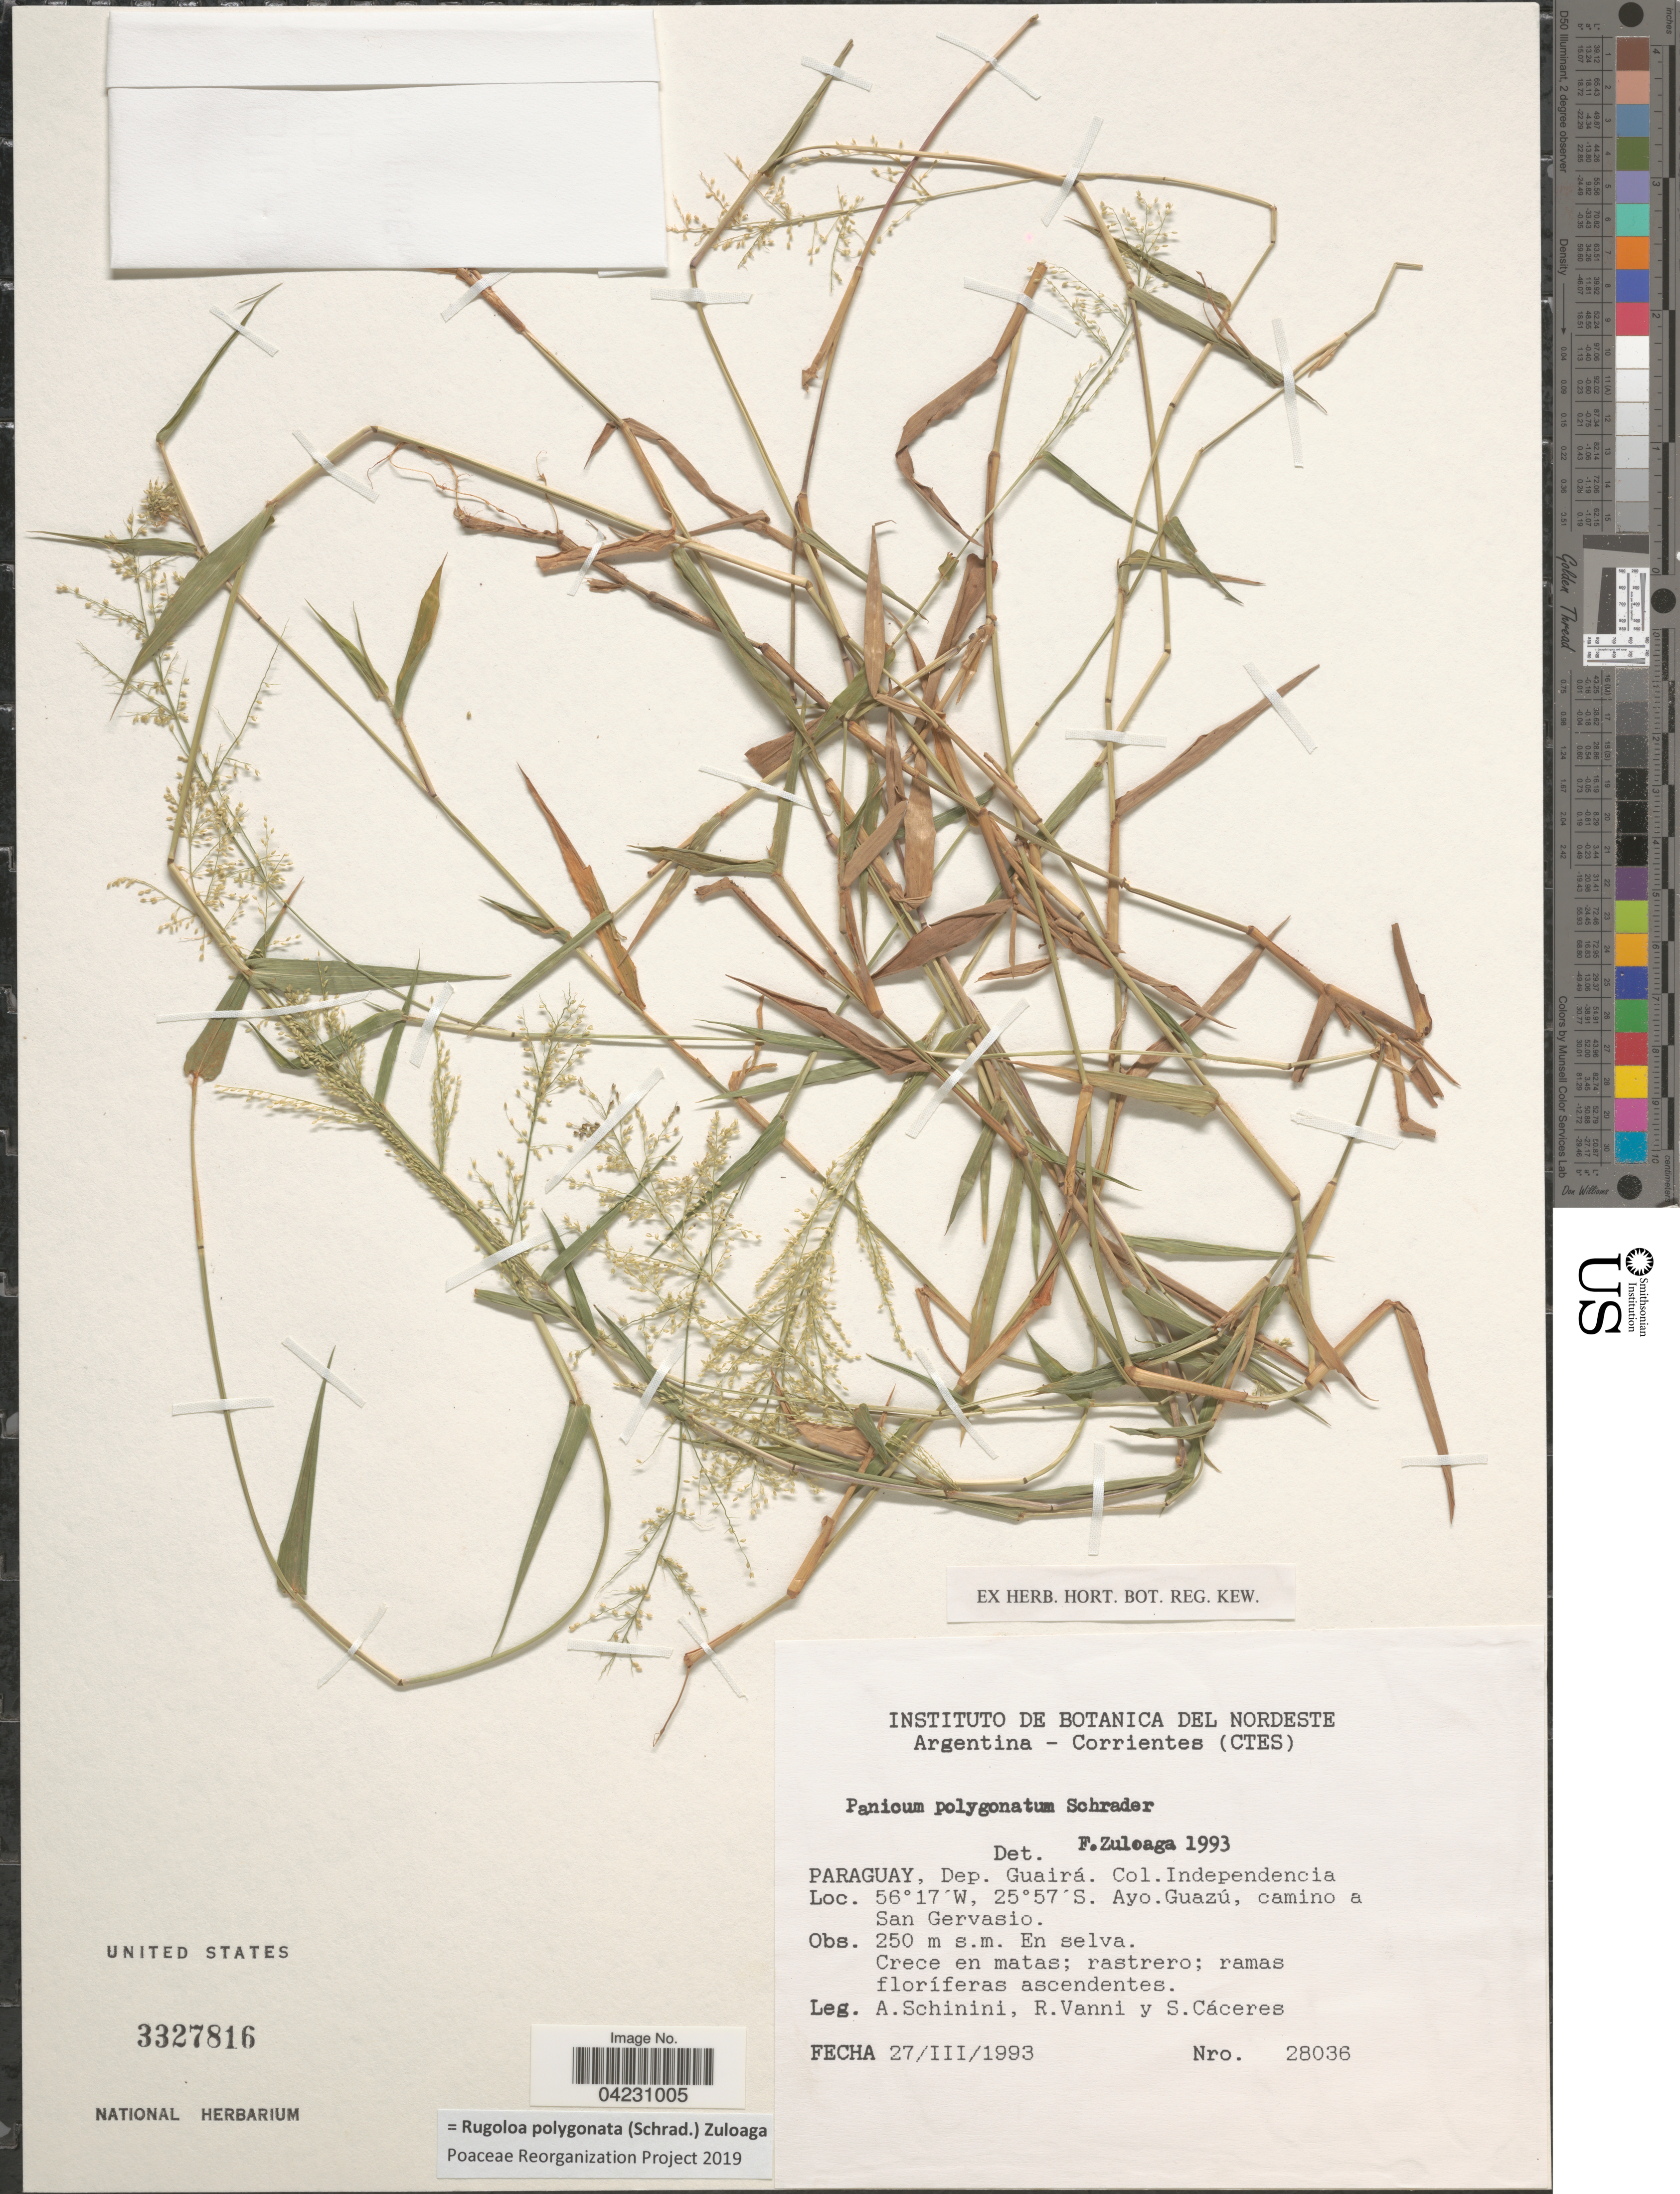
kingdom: Plantae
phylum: Tracheophyta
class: Liliopsida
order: Poales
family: Poaceae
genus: Rugoloa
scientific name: Rugoloa polygonata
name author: (Schrad.) Zuloaga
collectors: A. Schinini, R. Vanni & S. Cáceres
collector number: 28036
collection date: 1993-03-27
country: Paraguay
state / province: Guaira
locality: Dep. Guairá. Col. Independencia. Ayo. Guazú, camino a San Gervasio.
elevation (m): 250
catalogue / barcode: US 3327816